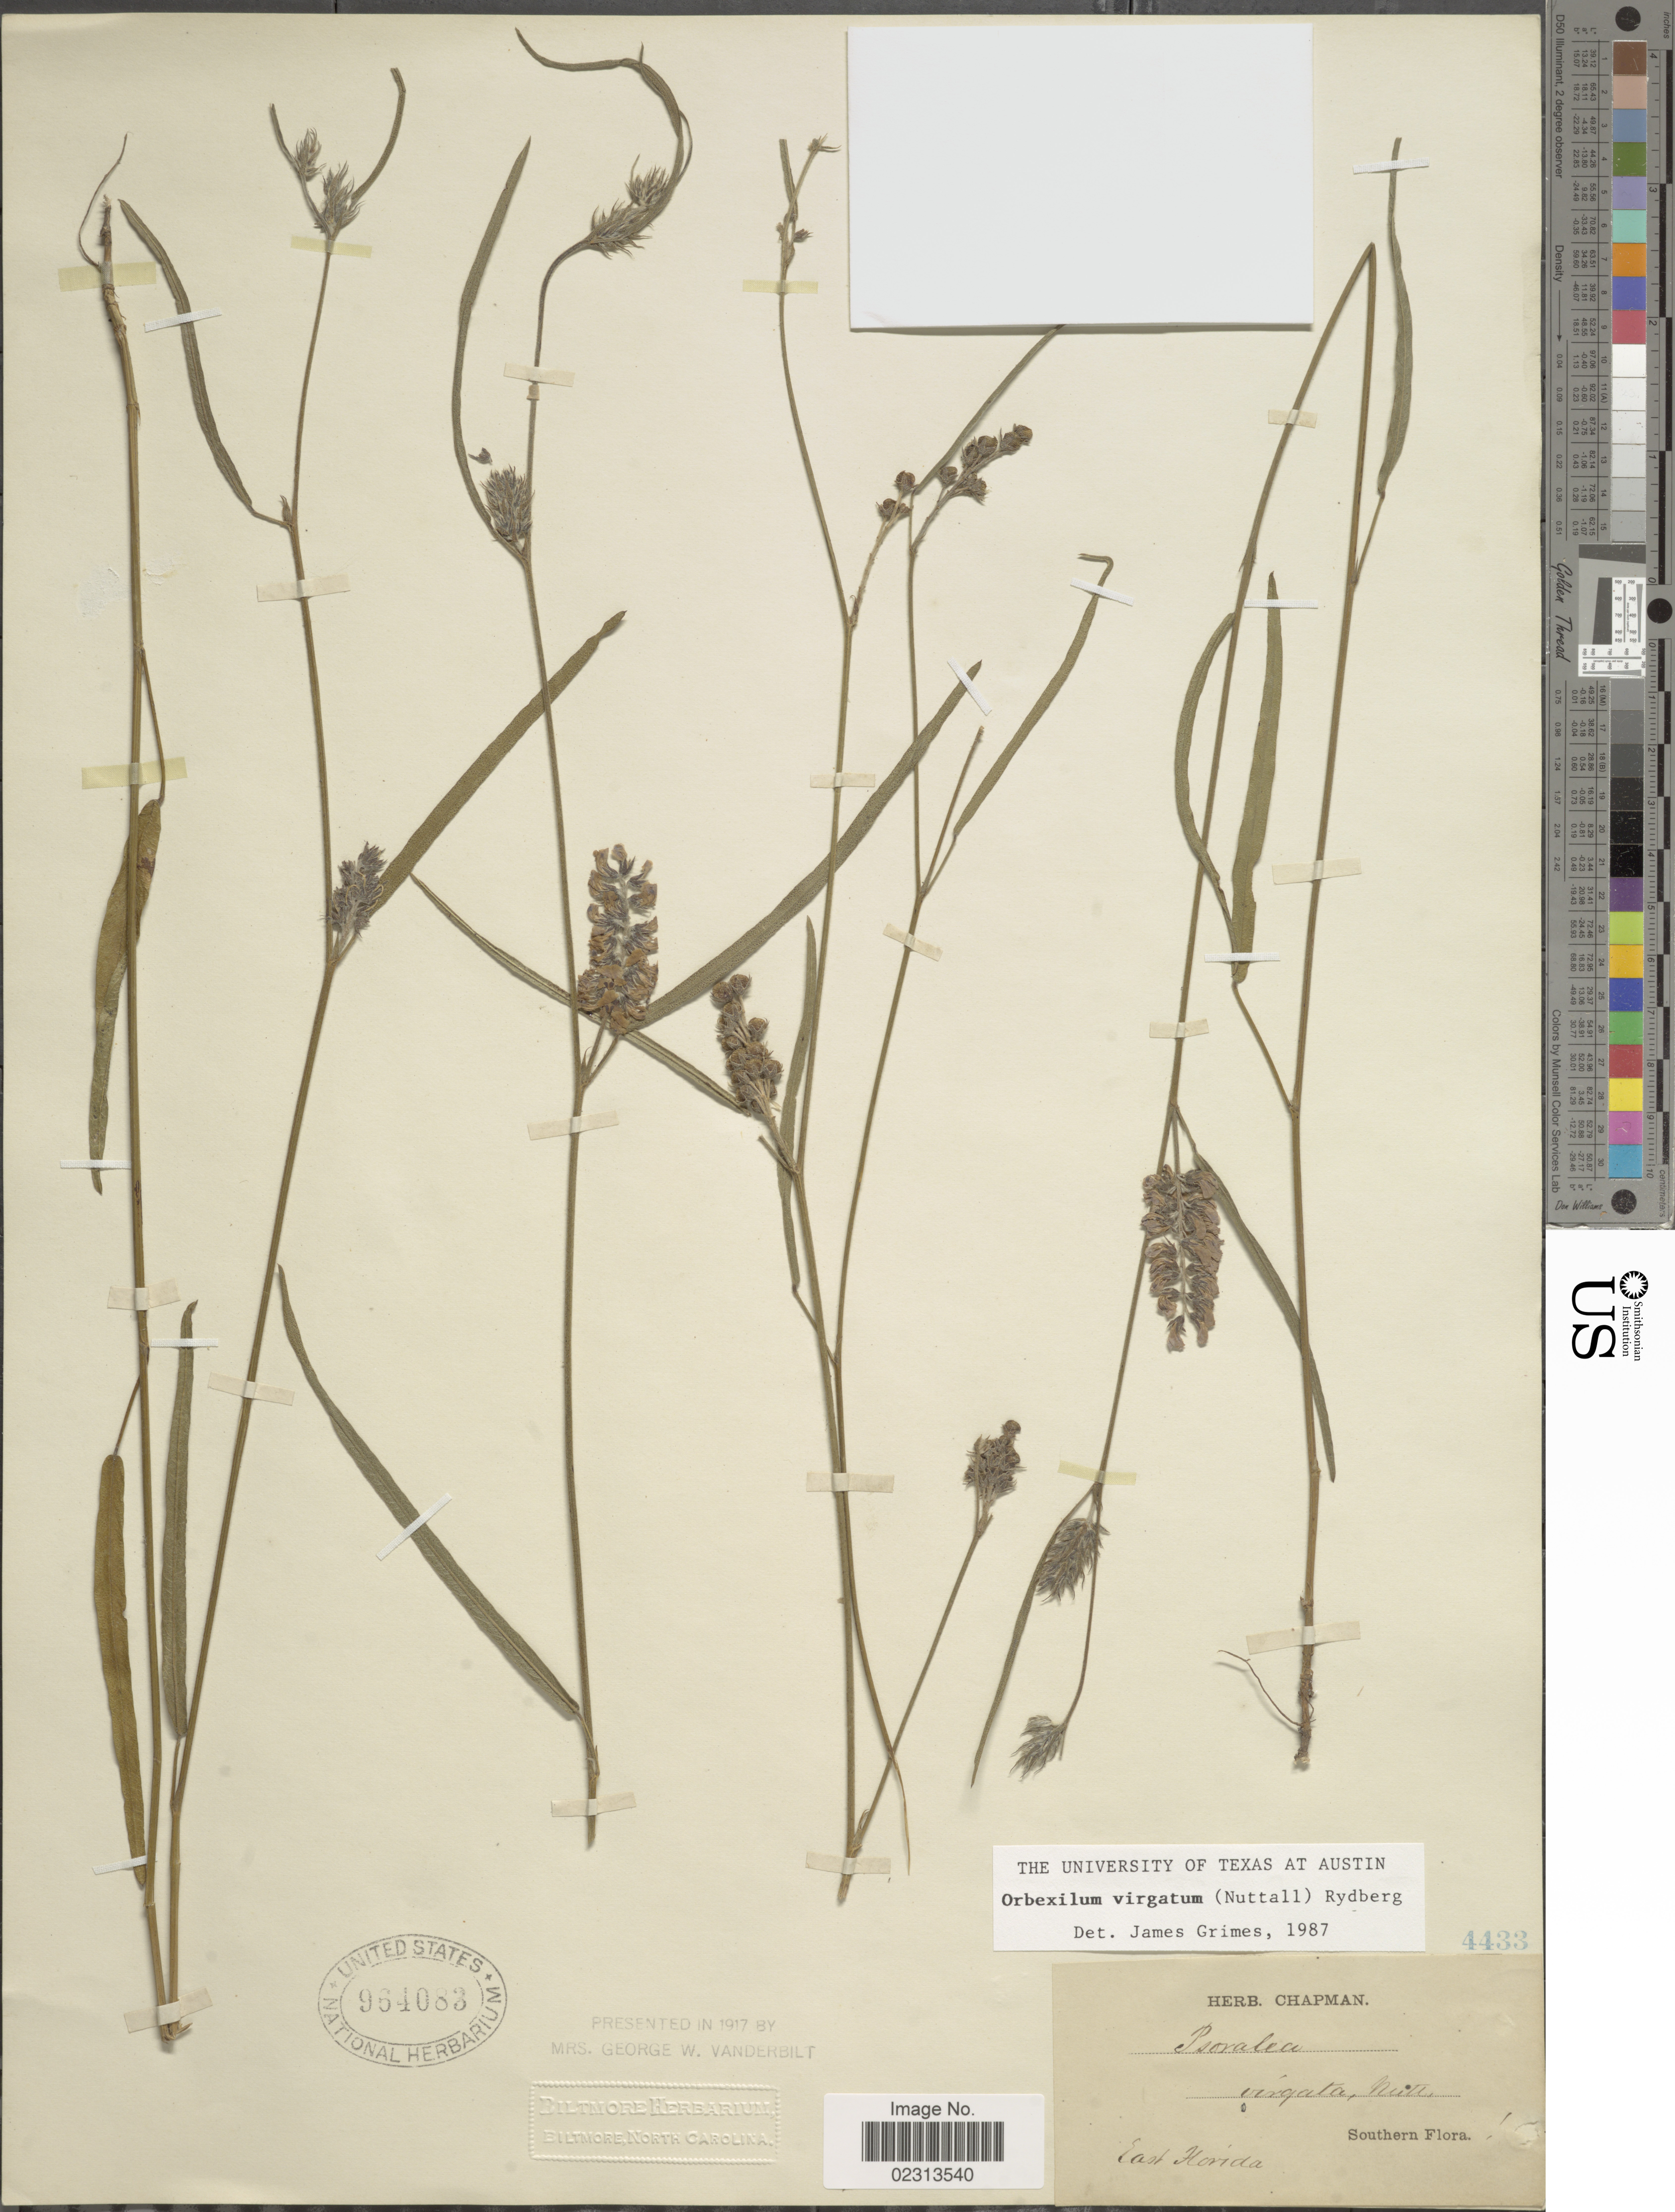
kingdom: Plantae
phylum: Tracheophyta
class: Magnoliopsida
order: Fabales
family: Fabaceae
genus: Orbexilum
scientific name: Orbexilum virgatum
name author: (Nutt.) Rydb.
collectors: ex herb. Chapman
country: United States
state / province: Florida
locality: East Florida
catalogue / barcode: US 964083